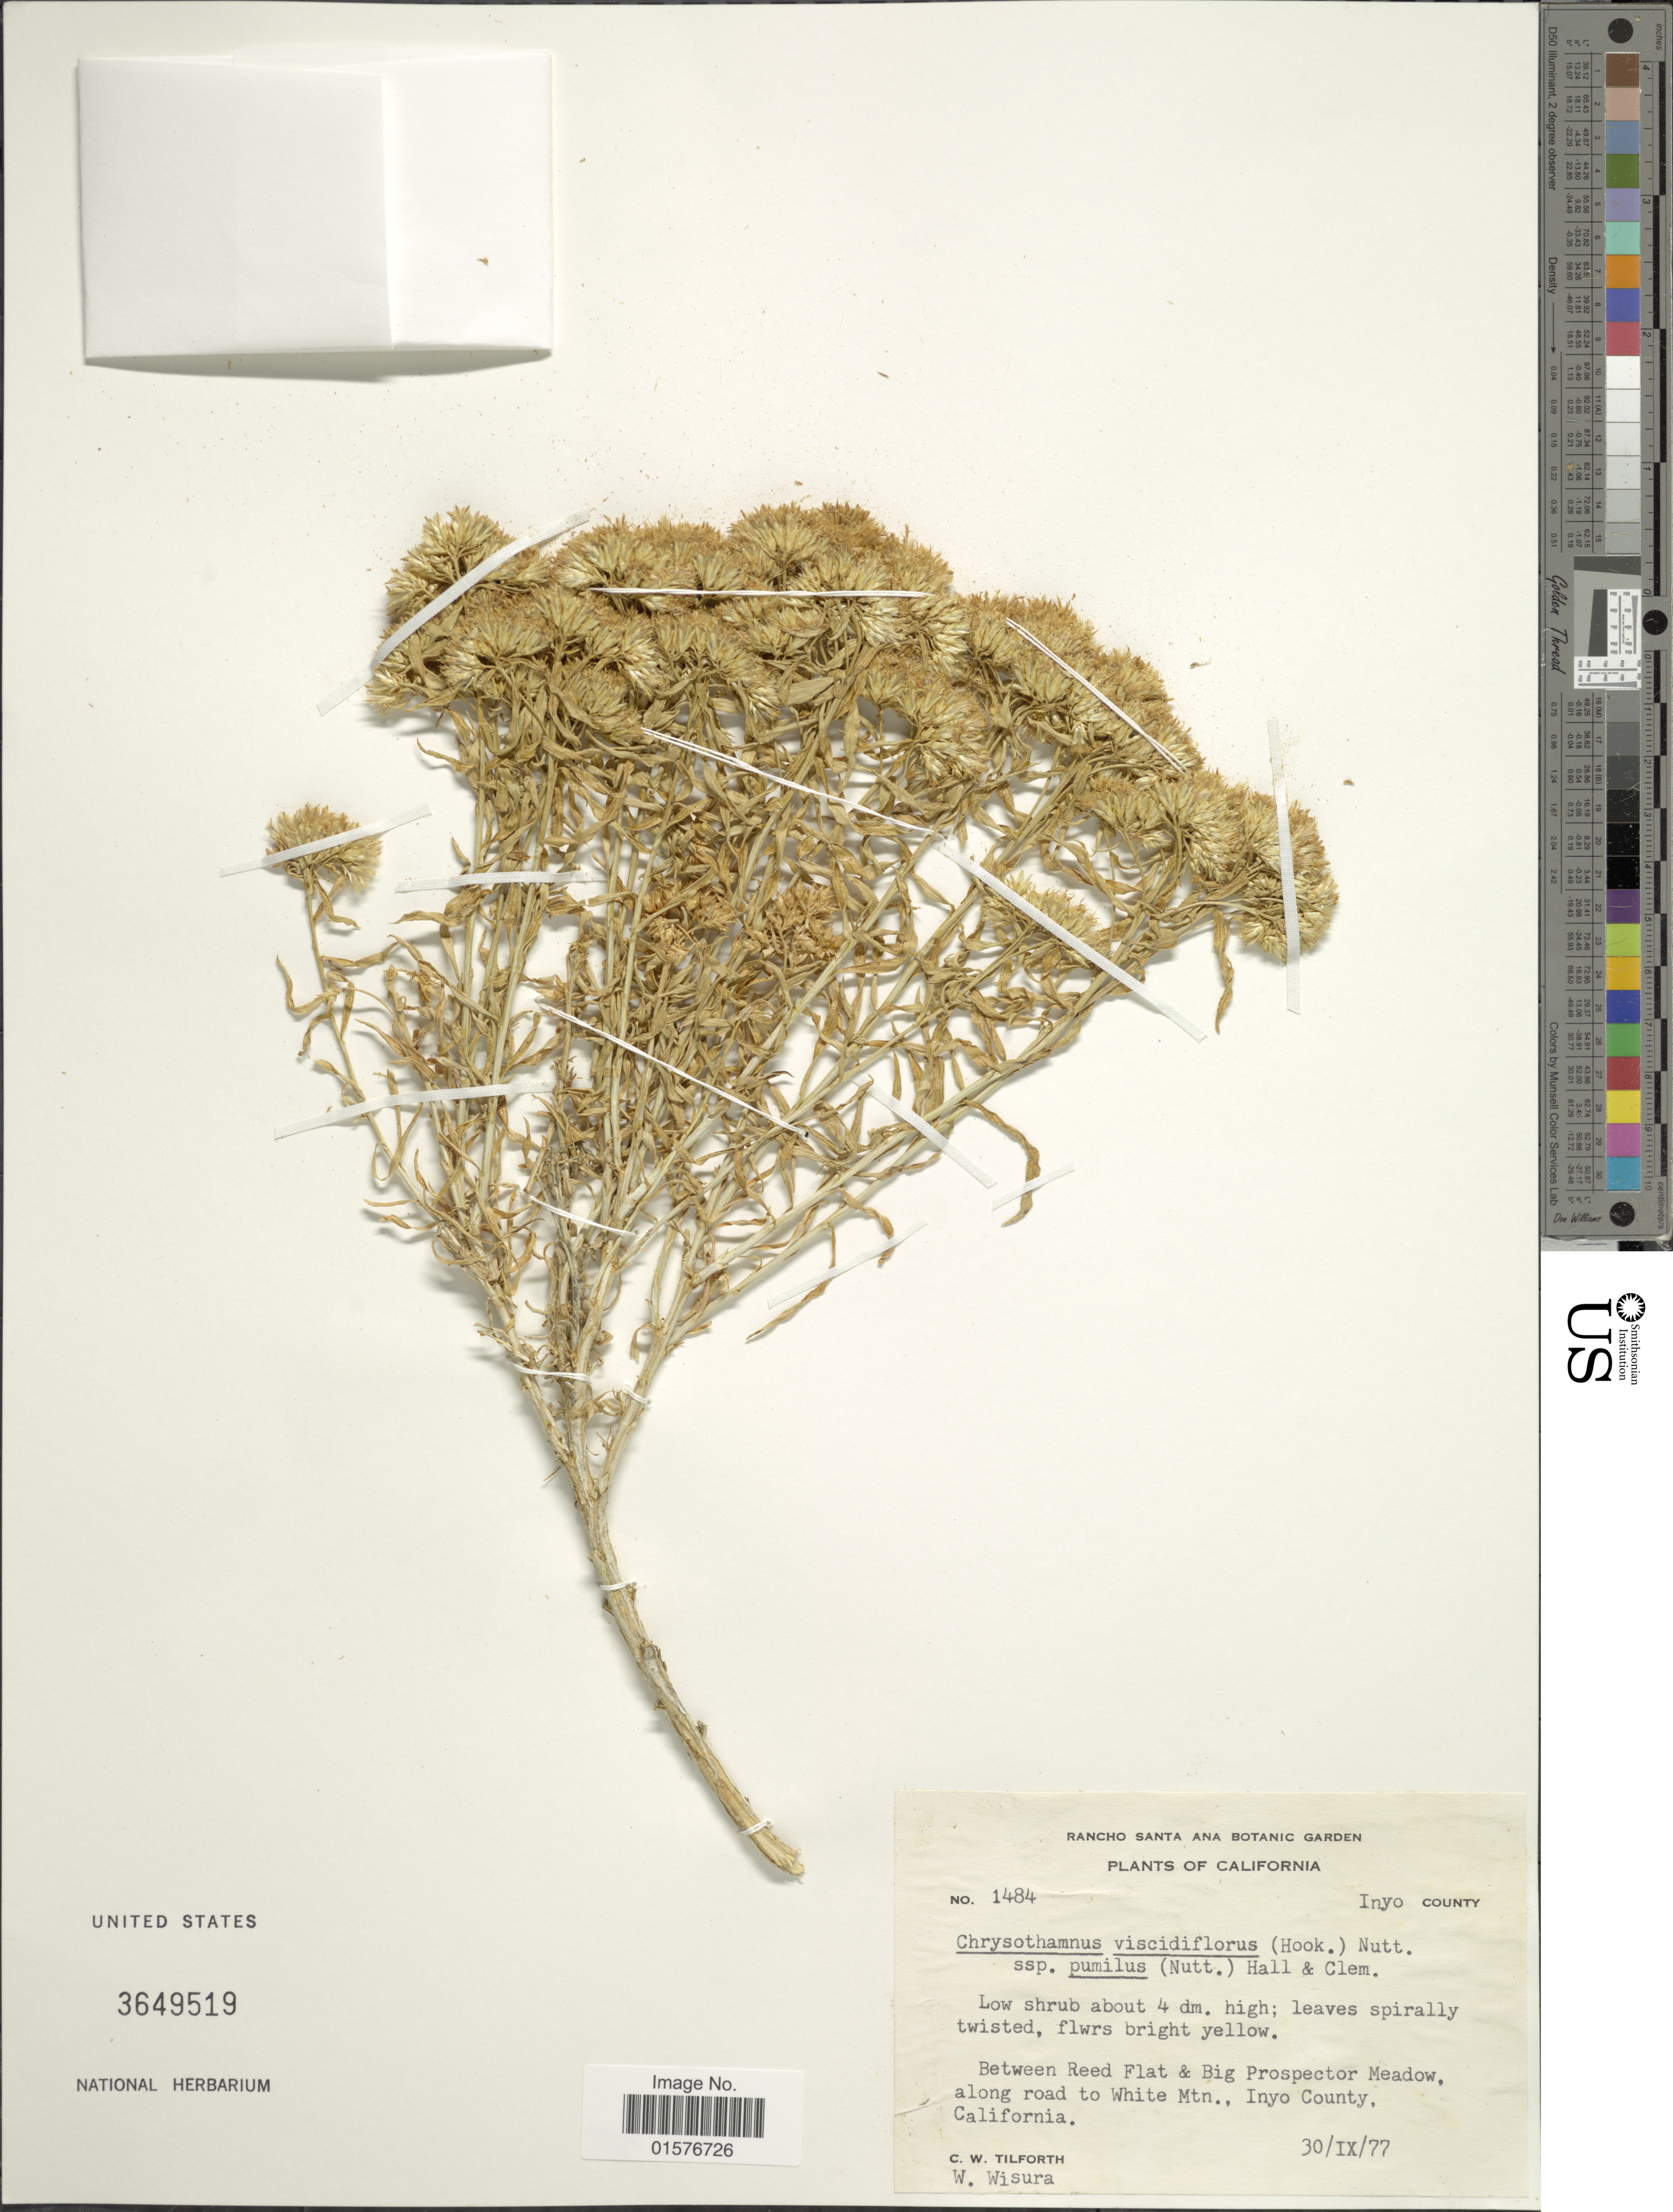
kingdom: Plantae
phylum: Tracheophyta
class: Magnoliopsida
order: Asterales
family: Asteraceae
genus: Chrysothamnus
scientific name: Chrysothamnus viscidiflorus subsp. viscidiflorus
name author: (Hook.) Nutt.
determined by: Urbatsch, Lowell E., Curator (LSU), Louisiana State University (UNITED STATES)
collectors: C. Tilforth & W. Wisura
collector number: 1484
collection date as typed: Transcribed d/m/y: 30/9/77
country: United States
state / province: California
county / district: Inyo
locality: Inyo County, Between Reed Flat & Big Prospector Meadow, along road to White Mtn. Inyo County, California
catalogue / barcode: US 3649519